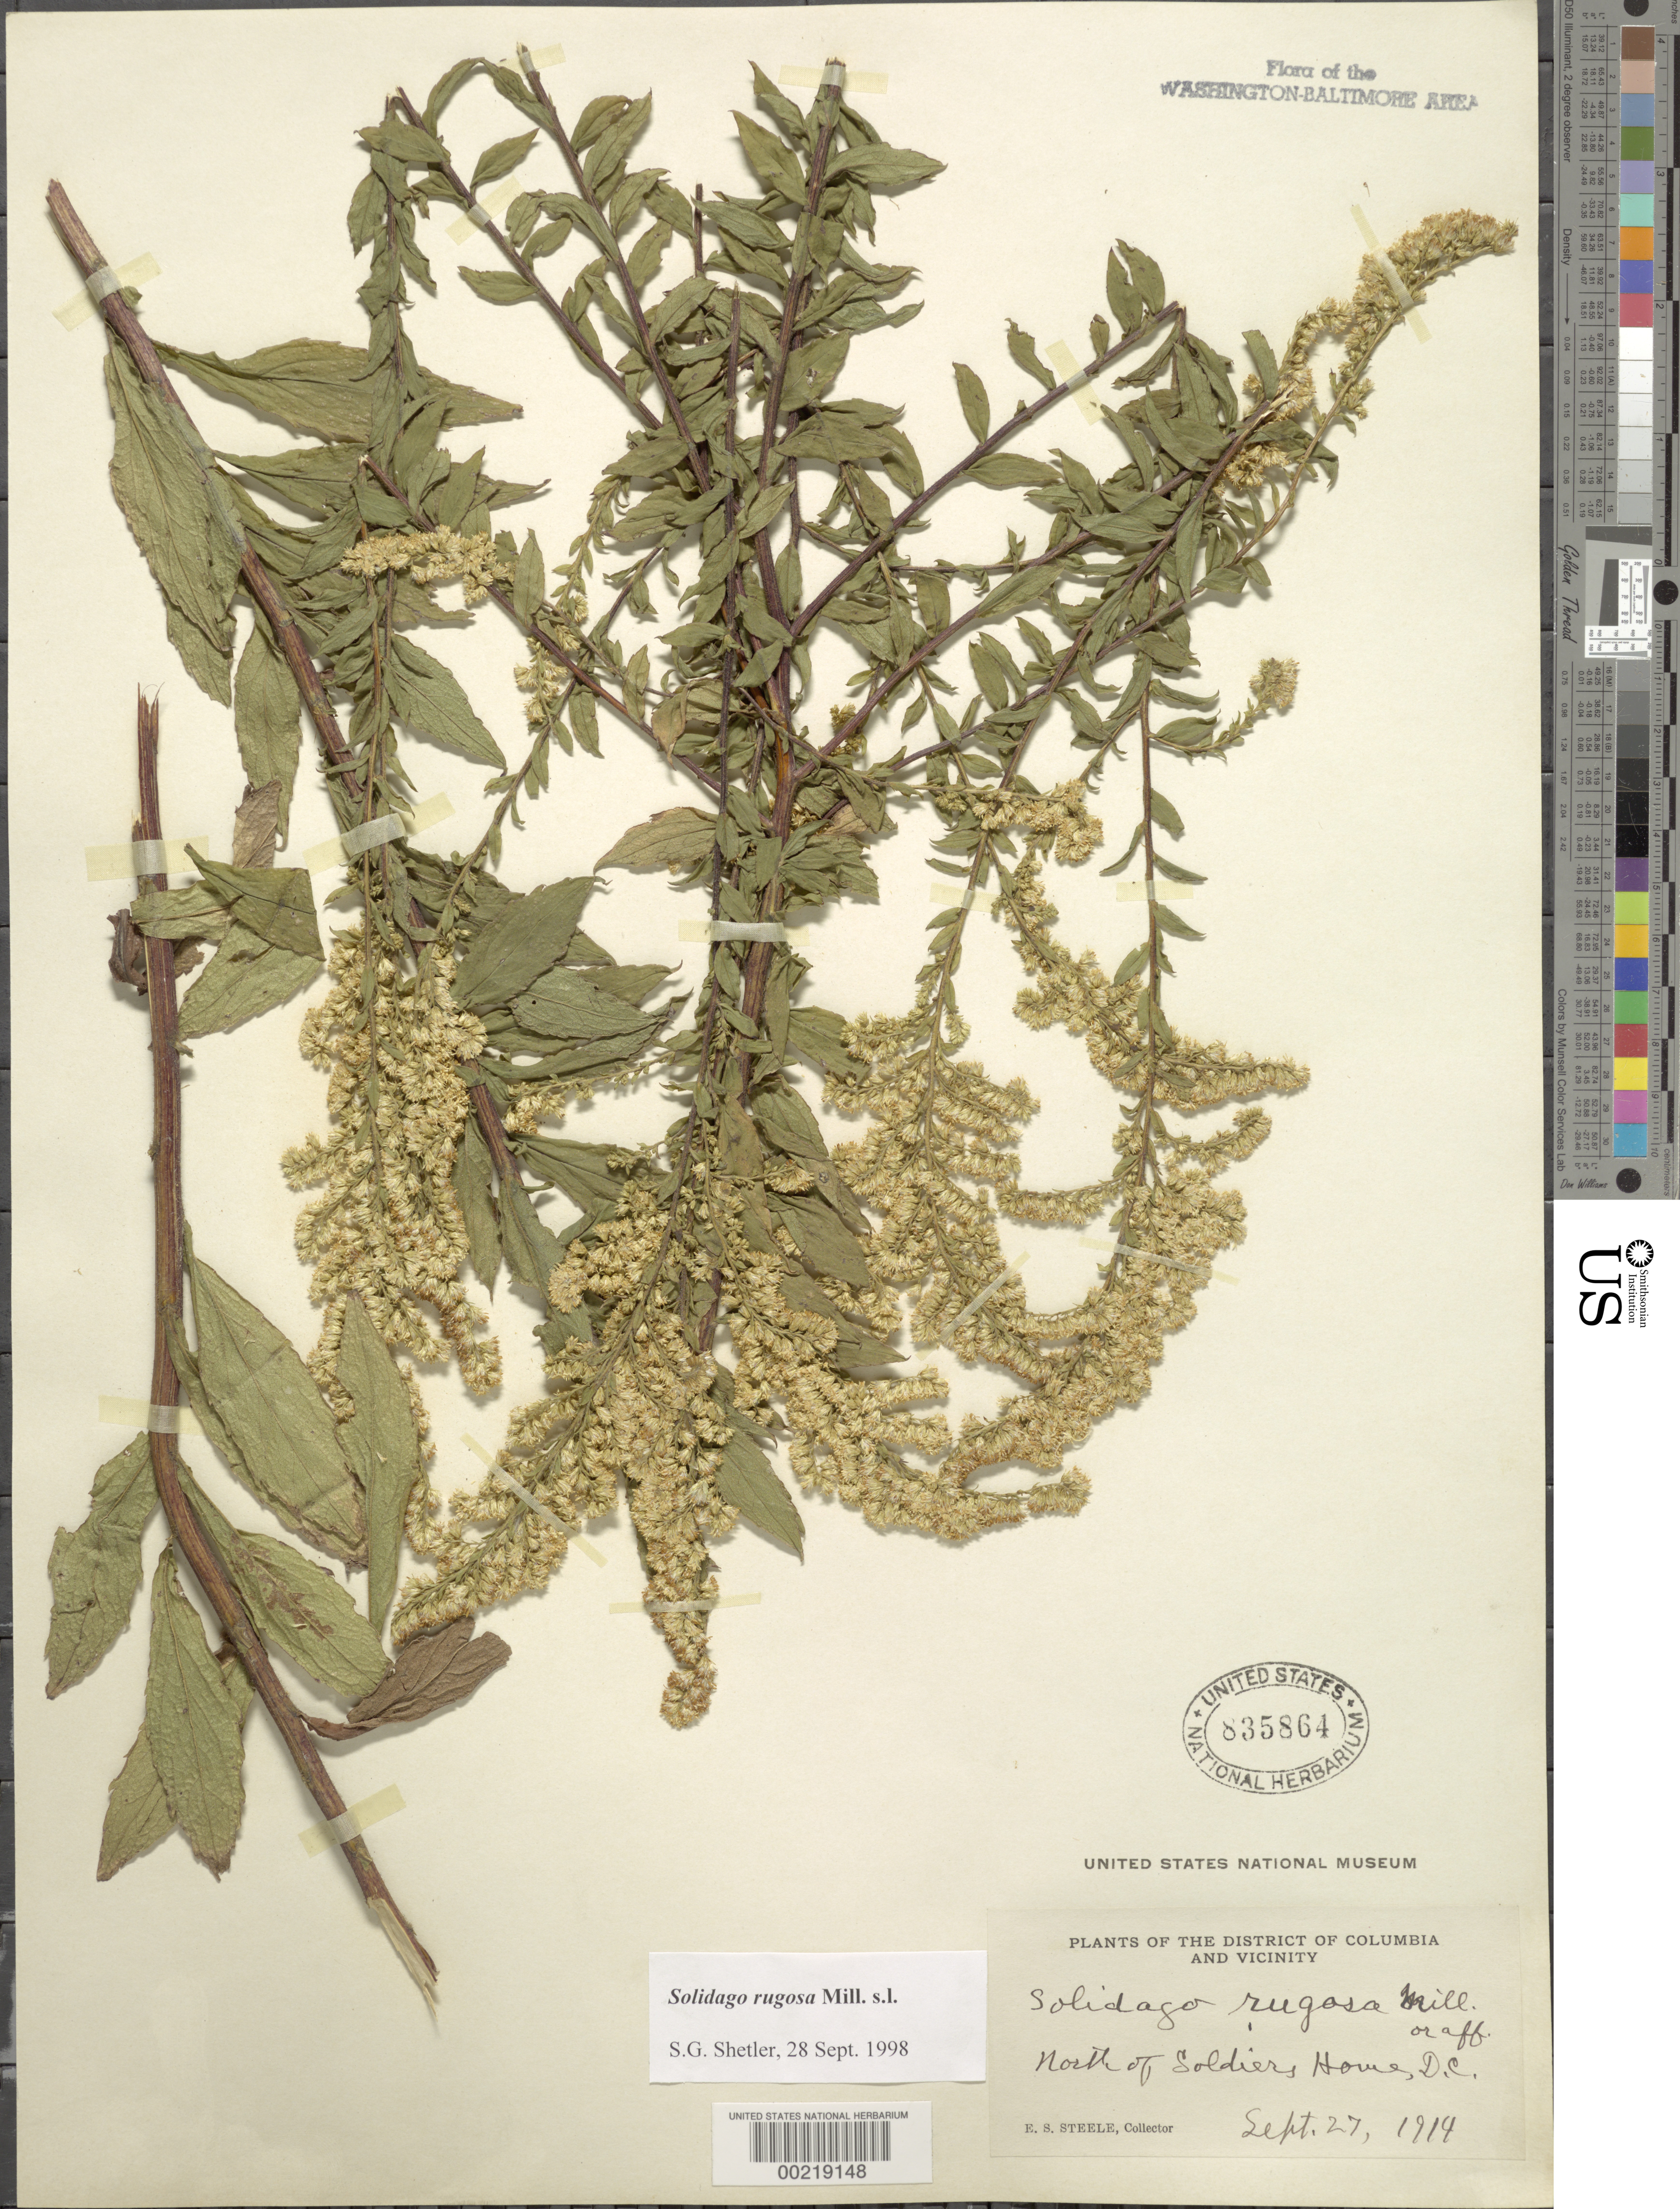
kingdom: Plantae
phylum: Tracheophyta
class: Magnoliopsida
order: Asterales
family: Asteraceae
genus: Solidago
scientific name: Solidago rugosa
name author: Mill.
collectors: E. Steele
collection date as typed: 27 Sep 1914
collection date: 1914-09-27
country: United States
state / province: District of Columbia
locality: North of Soldiers Home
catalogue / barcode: US 835864